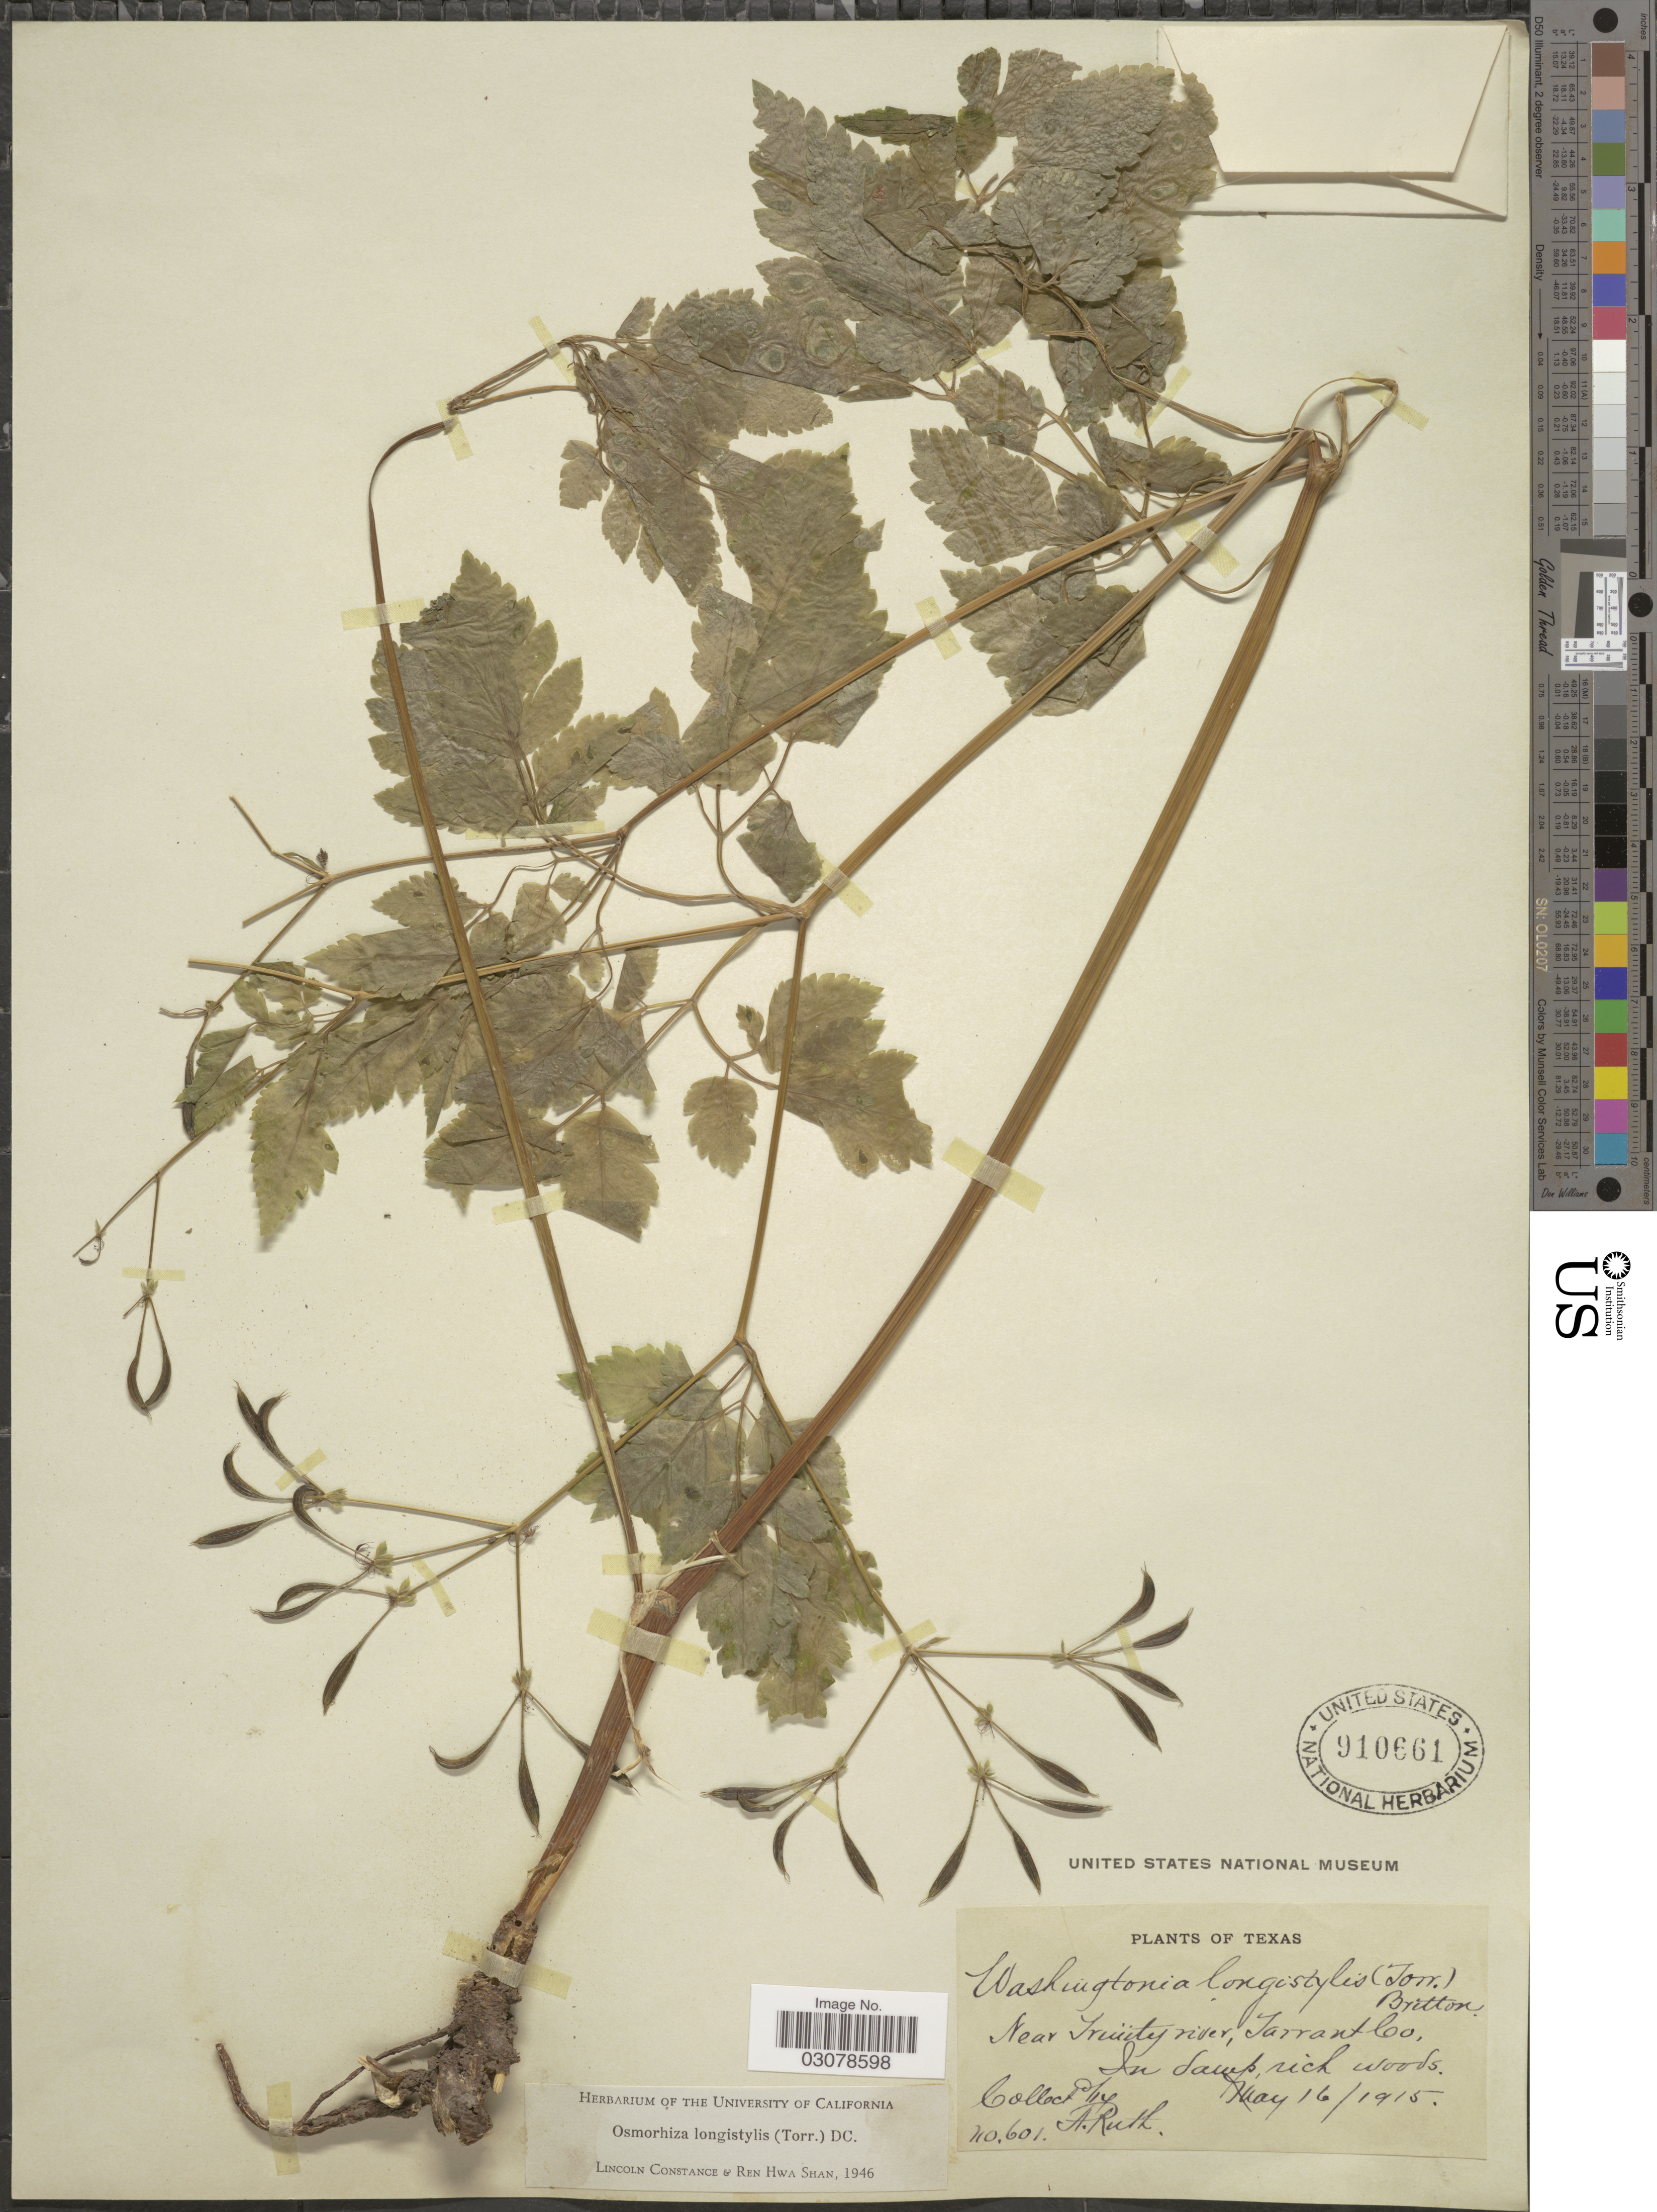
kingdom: Plantae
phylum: Tracheophyta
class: Magnoliopsida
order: Apiales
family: Apiaceae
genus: Osmorhiza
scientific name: Osmorhiza longistylis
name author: (Torr.) DC.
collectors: A. Ruth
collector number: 601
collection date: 1915-05-16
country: United States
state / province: Texas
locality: Near Trinity river, Tarrant Co.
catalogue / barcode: US 910661